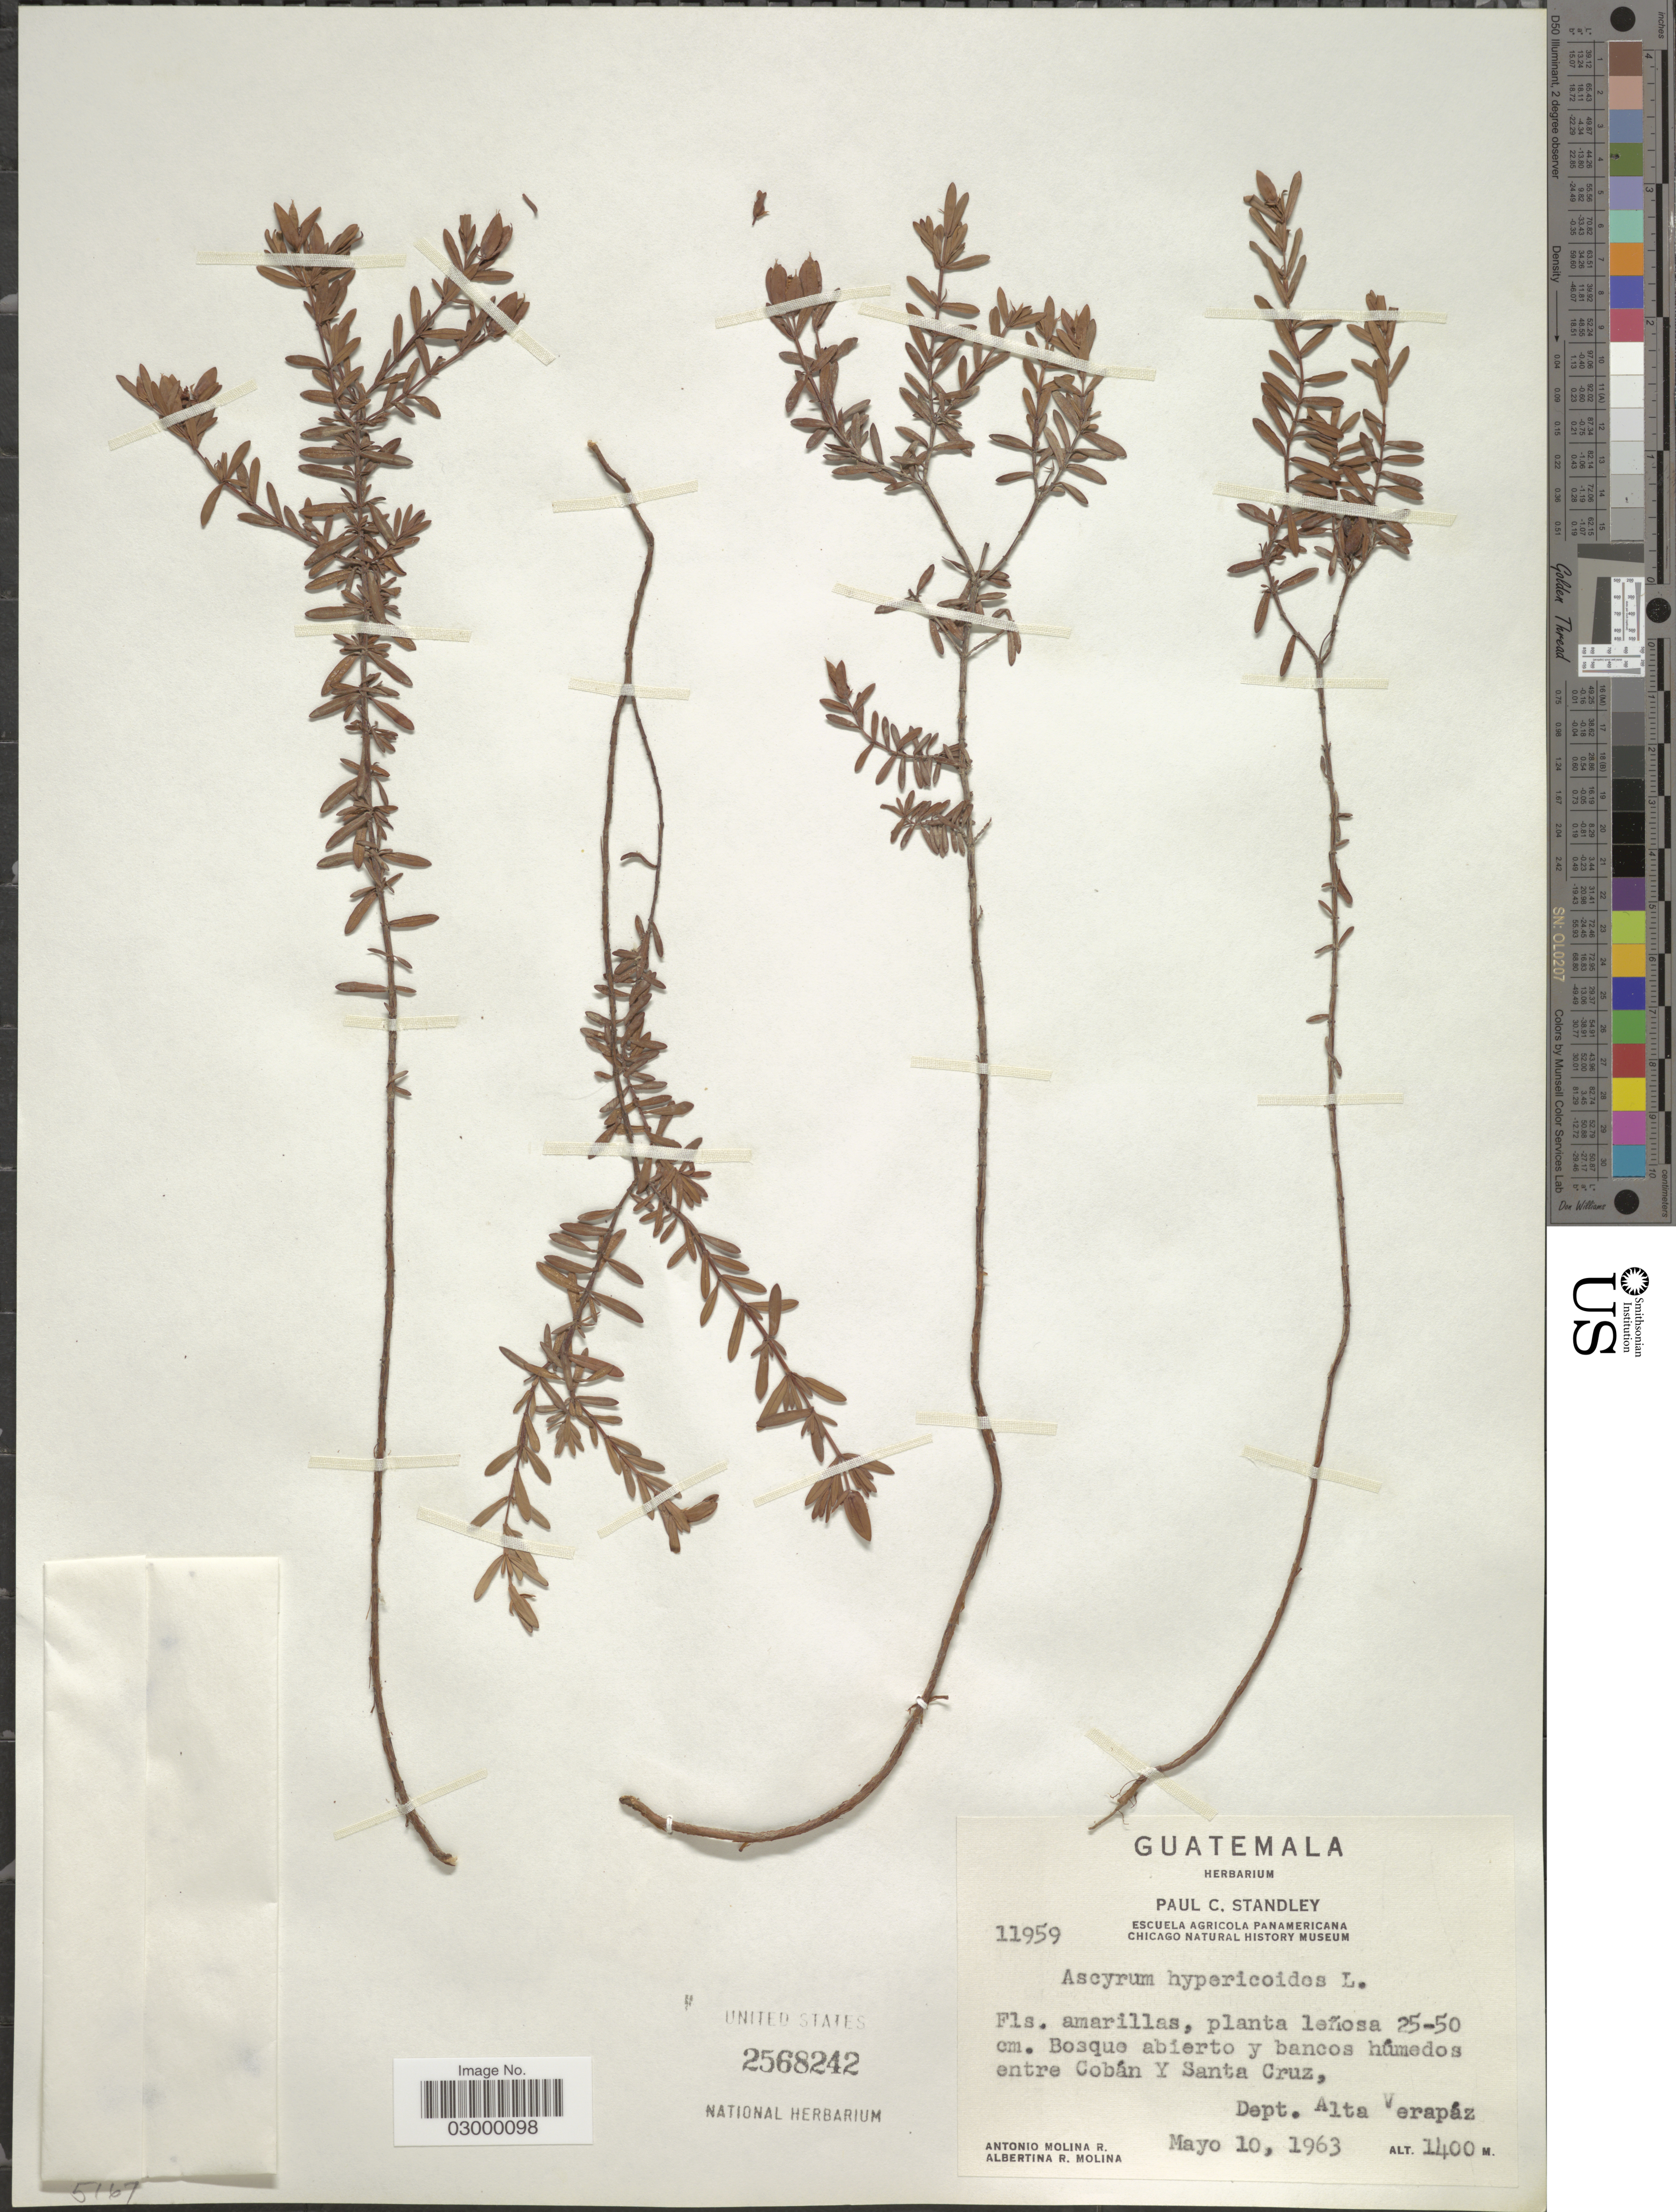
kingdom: Plantae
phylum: Tracheophyta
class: Magnoliopsida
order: Malpighiales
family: Hypericaceae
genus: Hypericum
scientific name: Hypericum hypericoides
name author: (L.) Crantz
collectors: A. Molina R. & A. R. Molina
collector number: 11959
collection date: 1963-05-10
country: Guatemala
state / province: Alta Verapaz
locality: Bosque abierto y bancos húmedos entre Cobán y Santa Cruz, Dept. Alta Verapaz.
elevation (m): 1400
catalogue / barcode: US 2568242